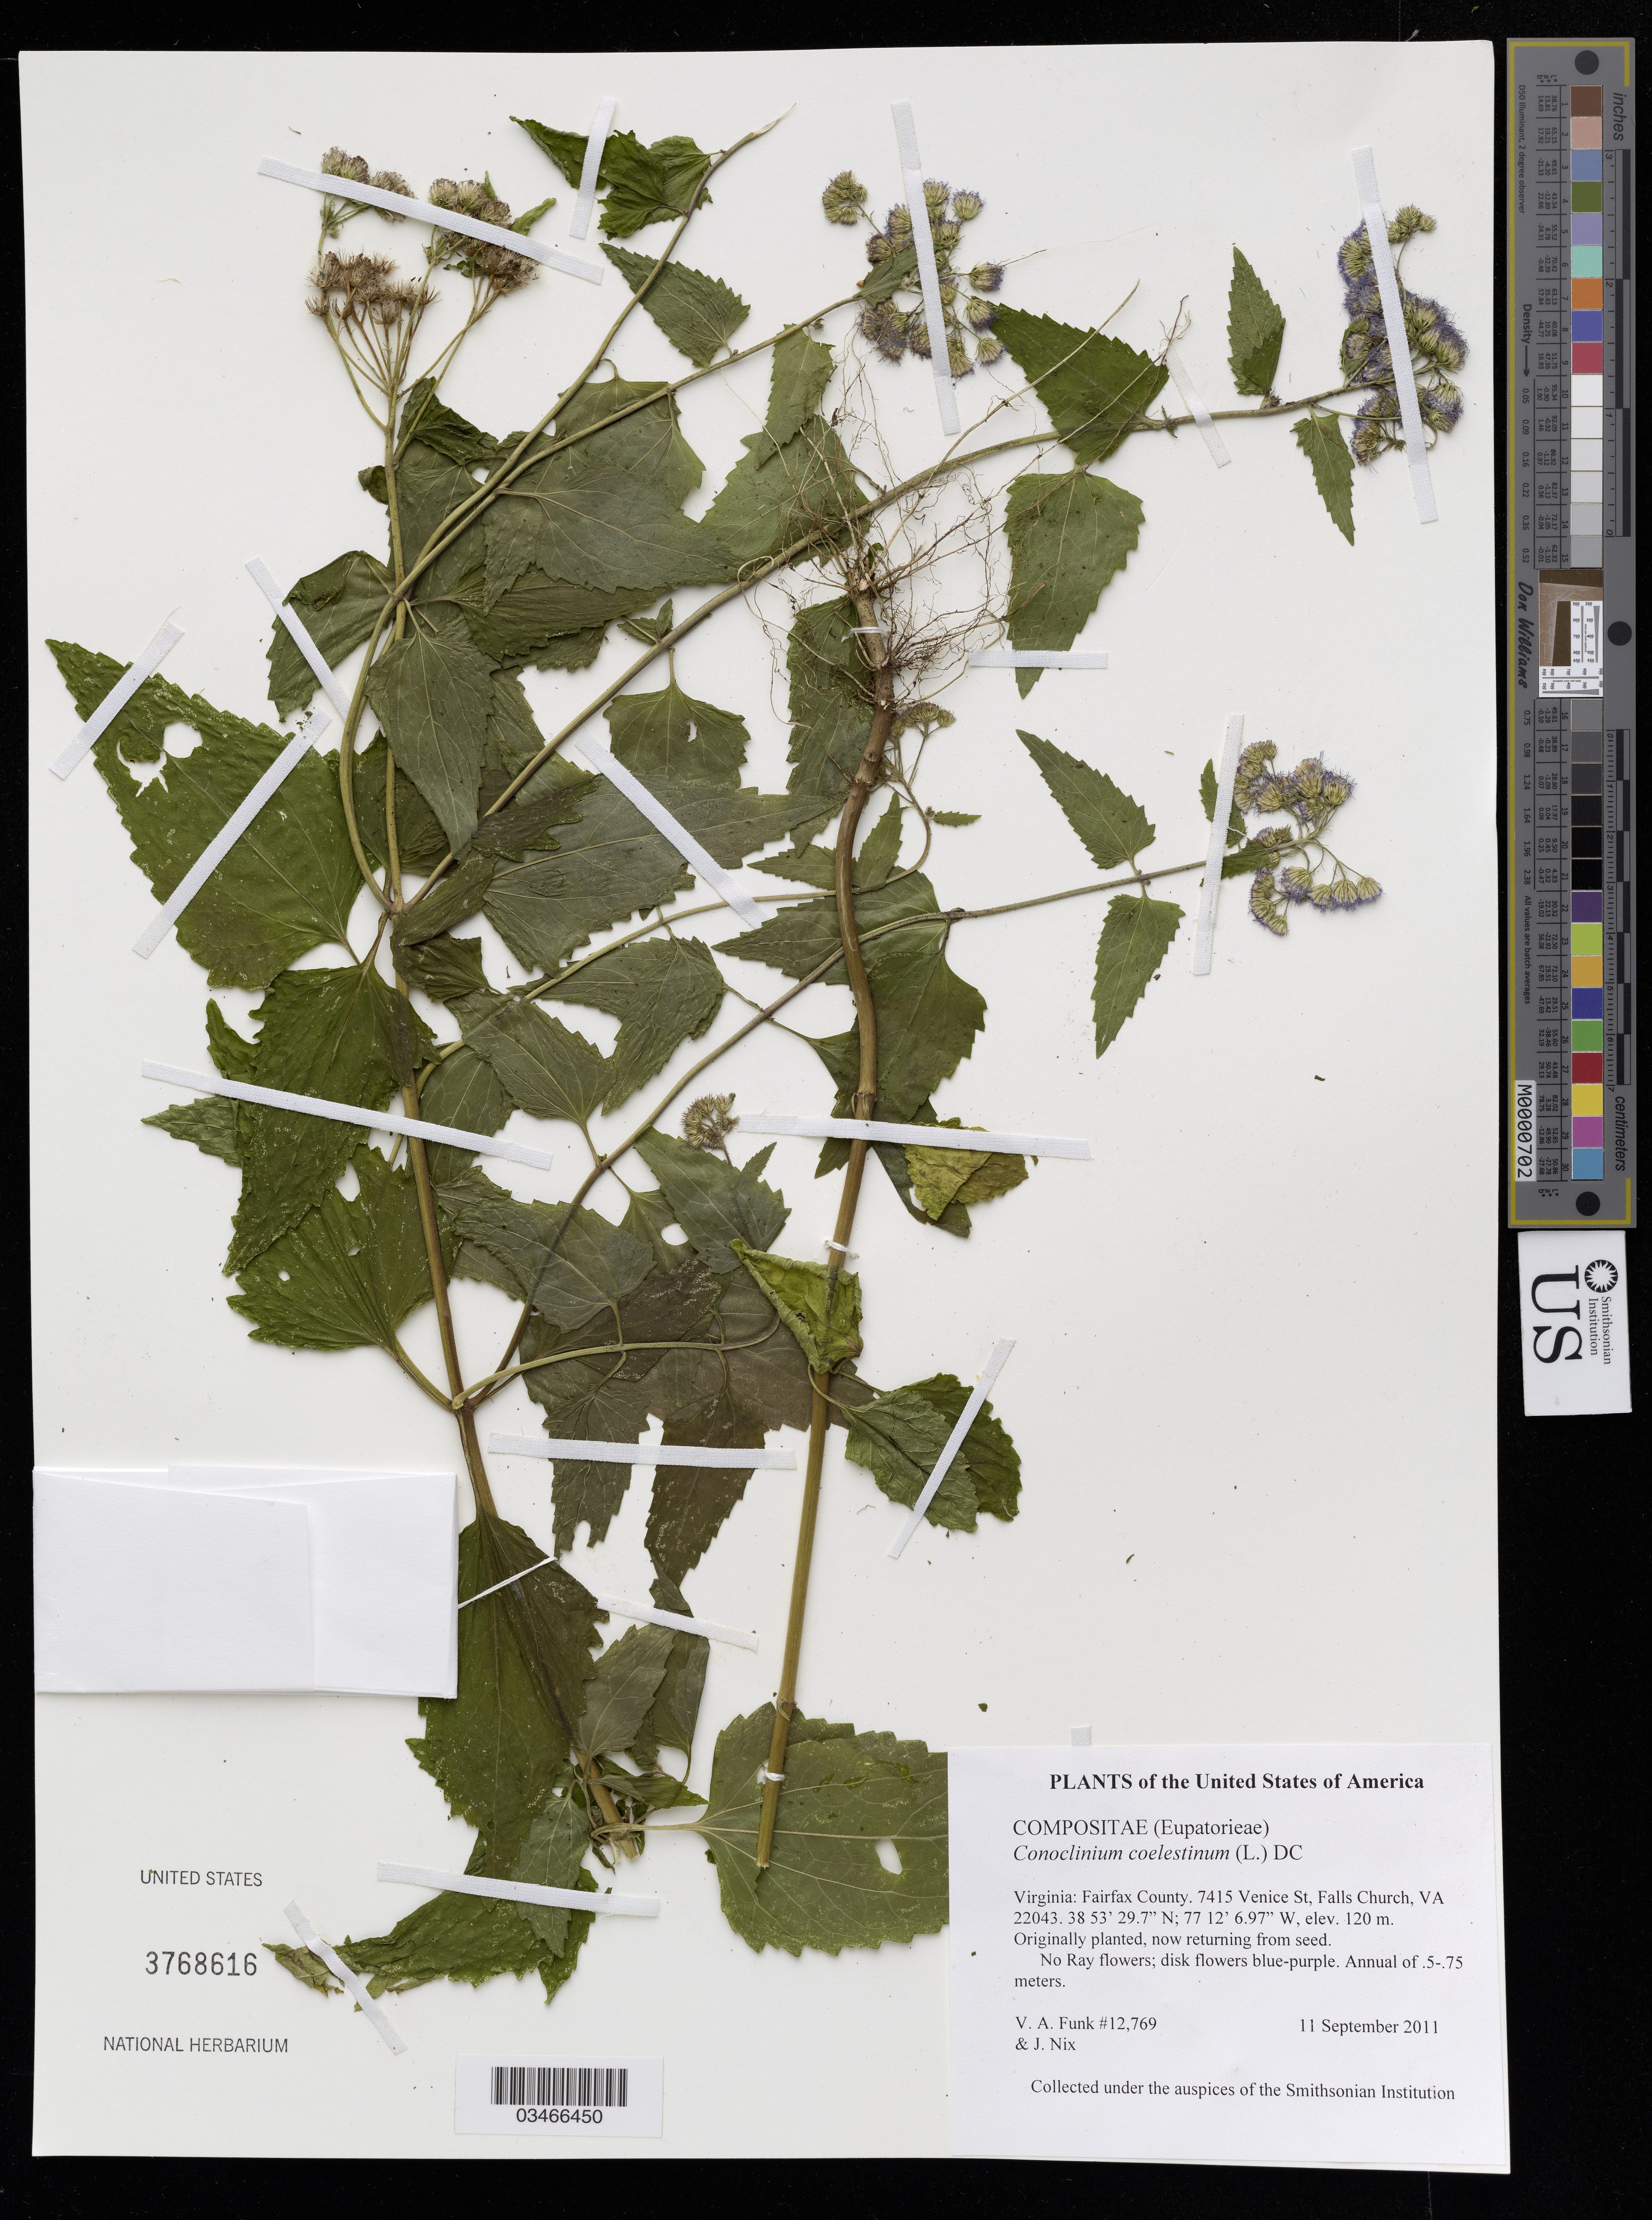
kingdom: Plantae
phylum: Tracheophyta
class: Magnoliopsida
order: Asterales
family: Asteraceae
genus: Conoclinium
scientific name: Conoclinium coelestinum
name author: (L.) DC.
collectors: V. Funk & J. Nix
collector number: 12,769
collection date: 2011-09-11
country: United States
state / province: Virginia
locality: Fairfax County. 7415 Venice St, Falls Church, VA 22043.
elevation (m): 120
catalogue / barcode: US 3768616